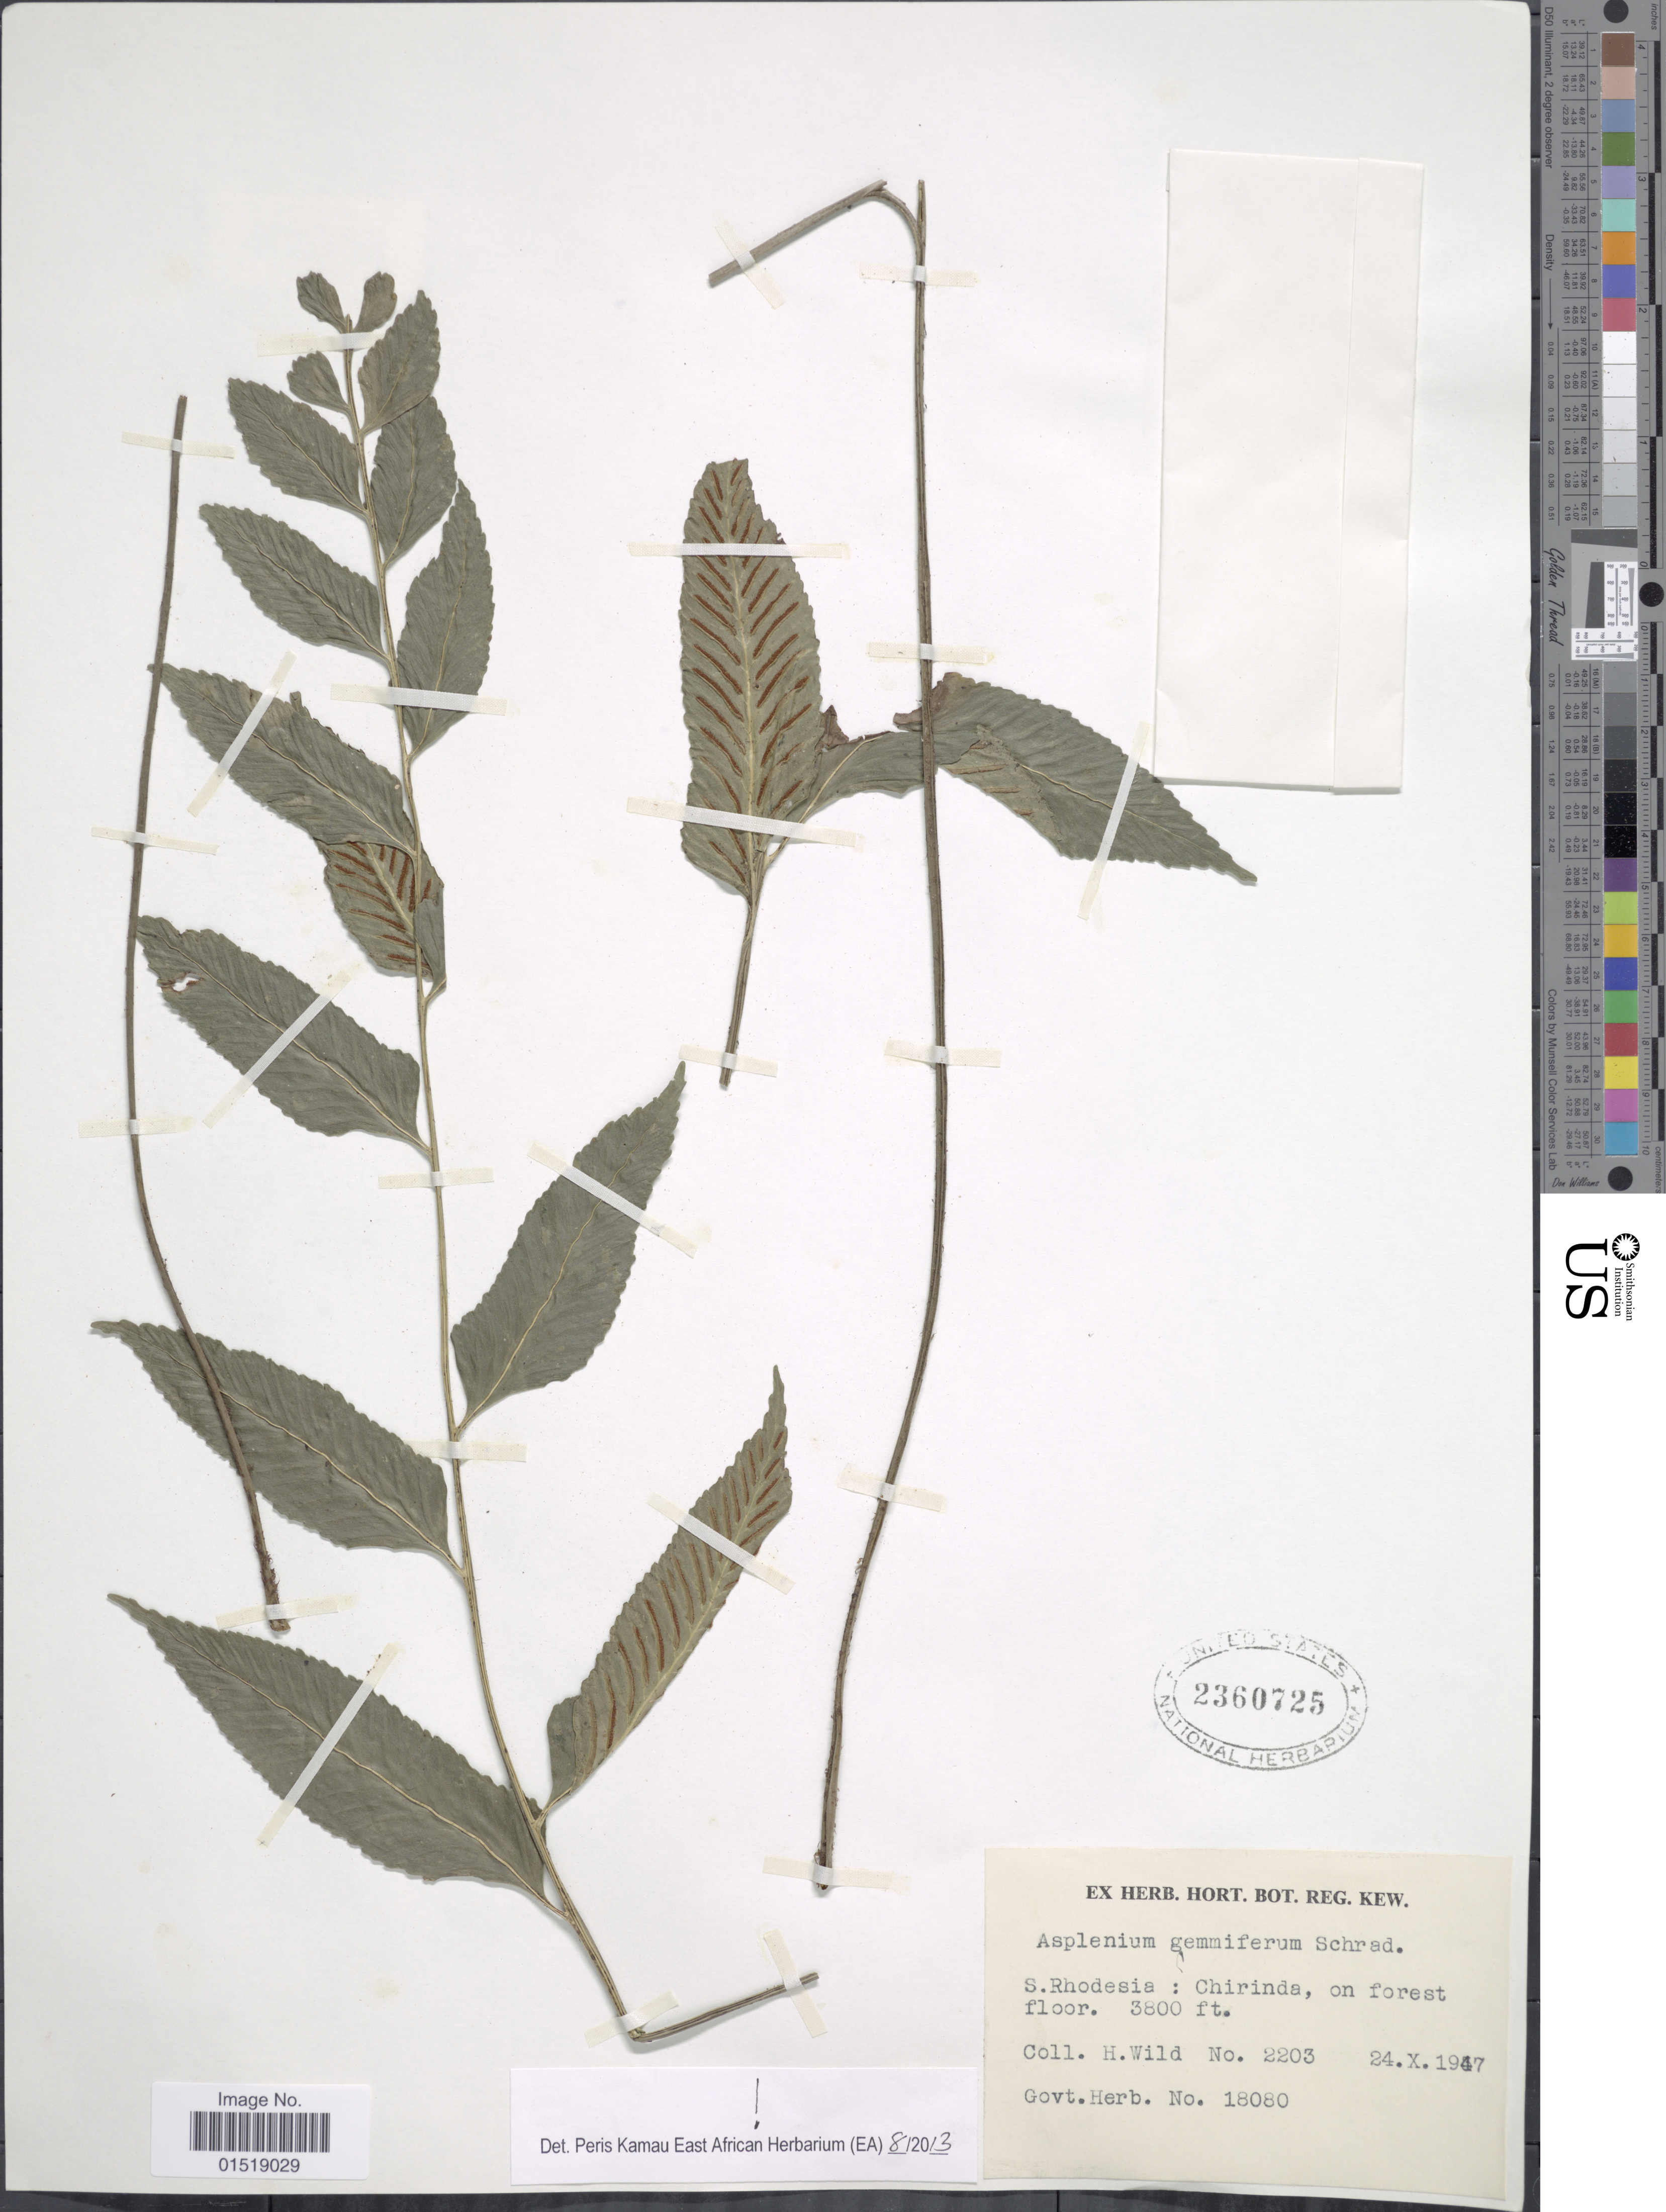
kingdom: Plantae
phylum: Tracheophyta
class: Polypodiopsida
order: Polypodiales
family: Aspleniaceae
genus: Asplenium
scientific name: Asplenium gemmiferum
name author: Schrad.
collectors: H. Wild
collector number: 2203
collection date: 1947-10-24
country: Zimbabwe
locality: S. Rhodesia: Chirinda, on forest floor.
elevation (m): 1158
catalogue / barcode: US 2360725